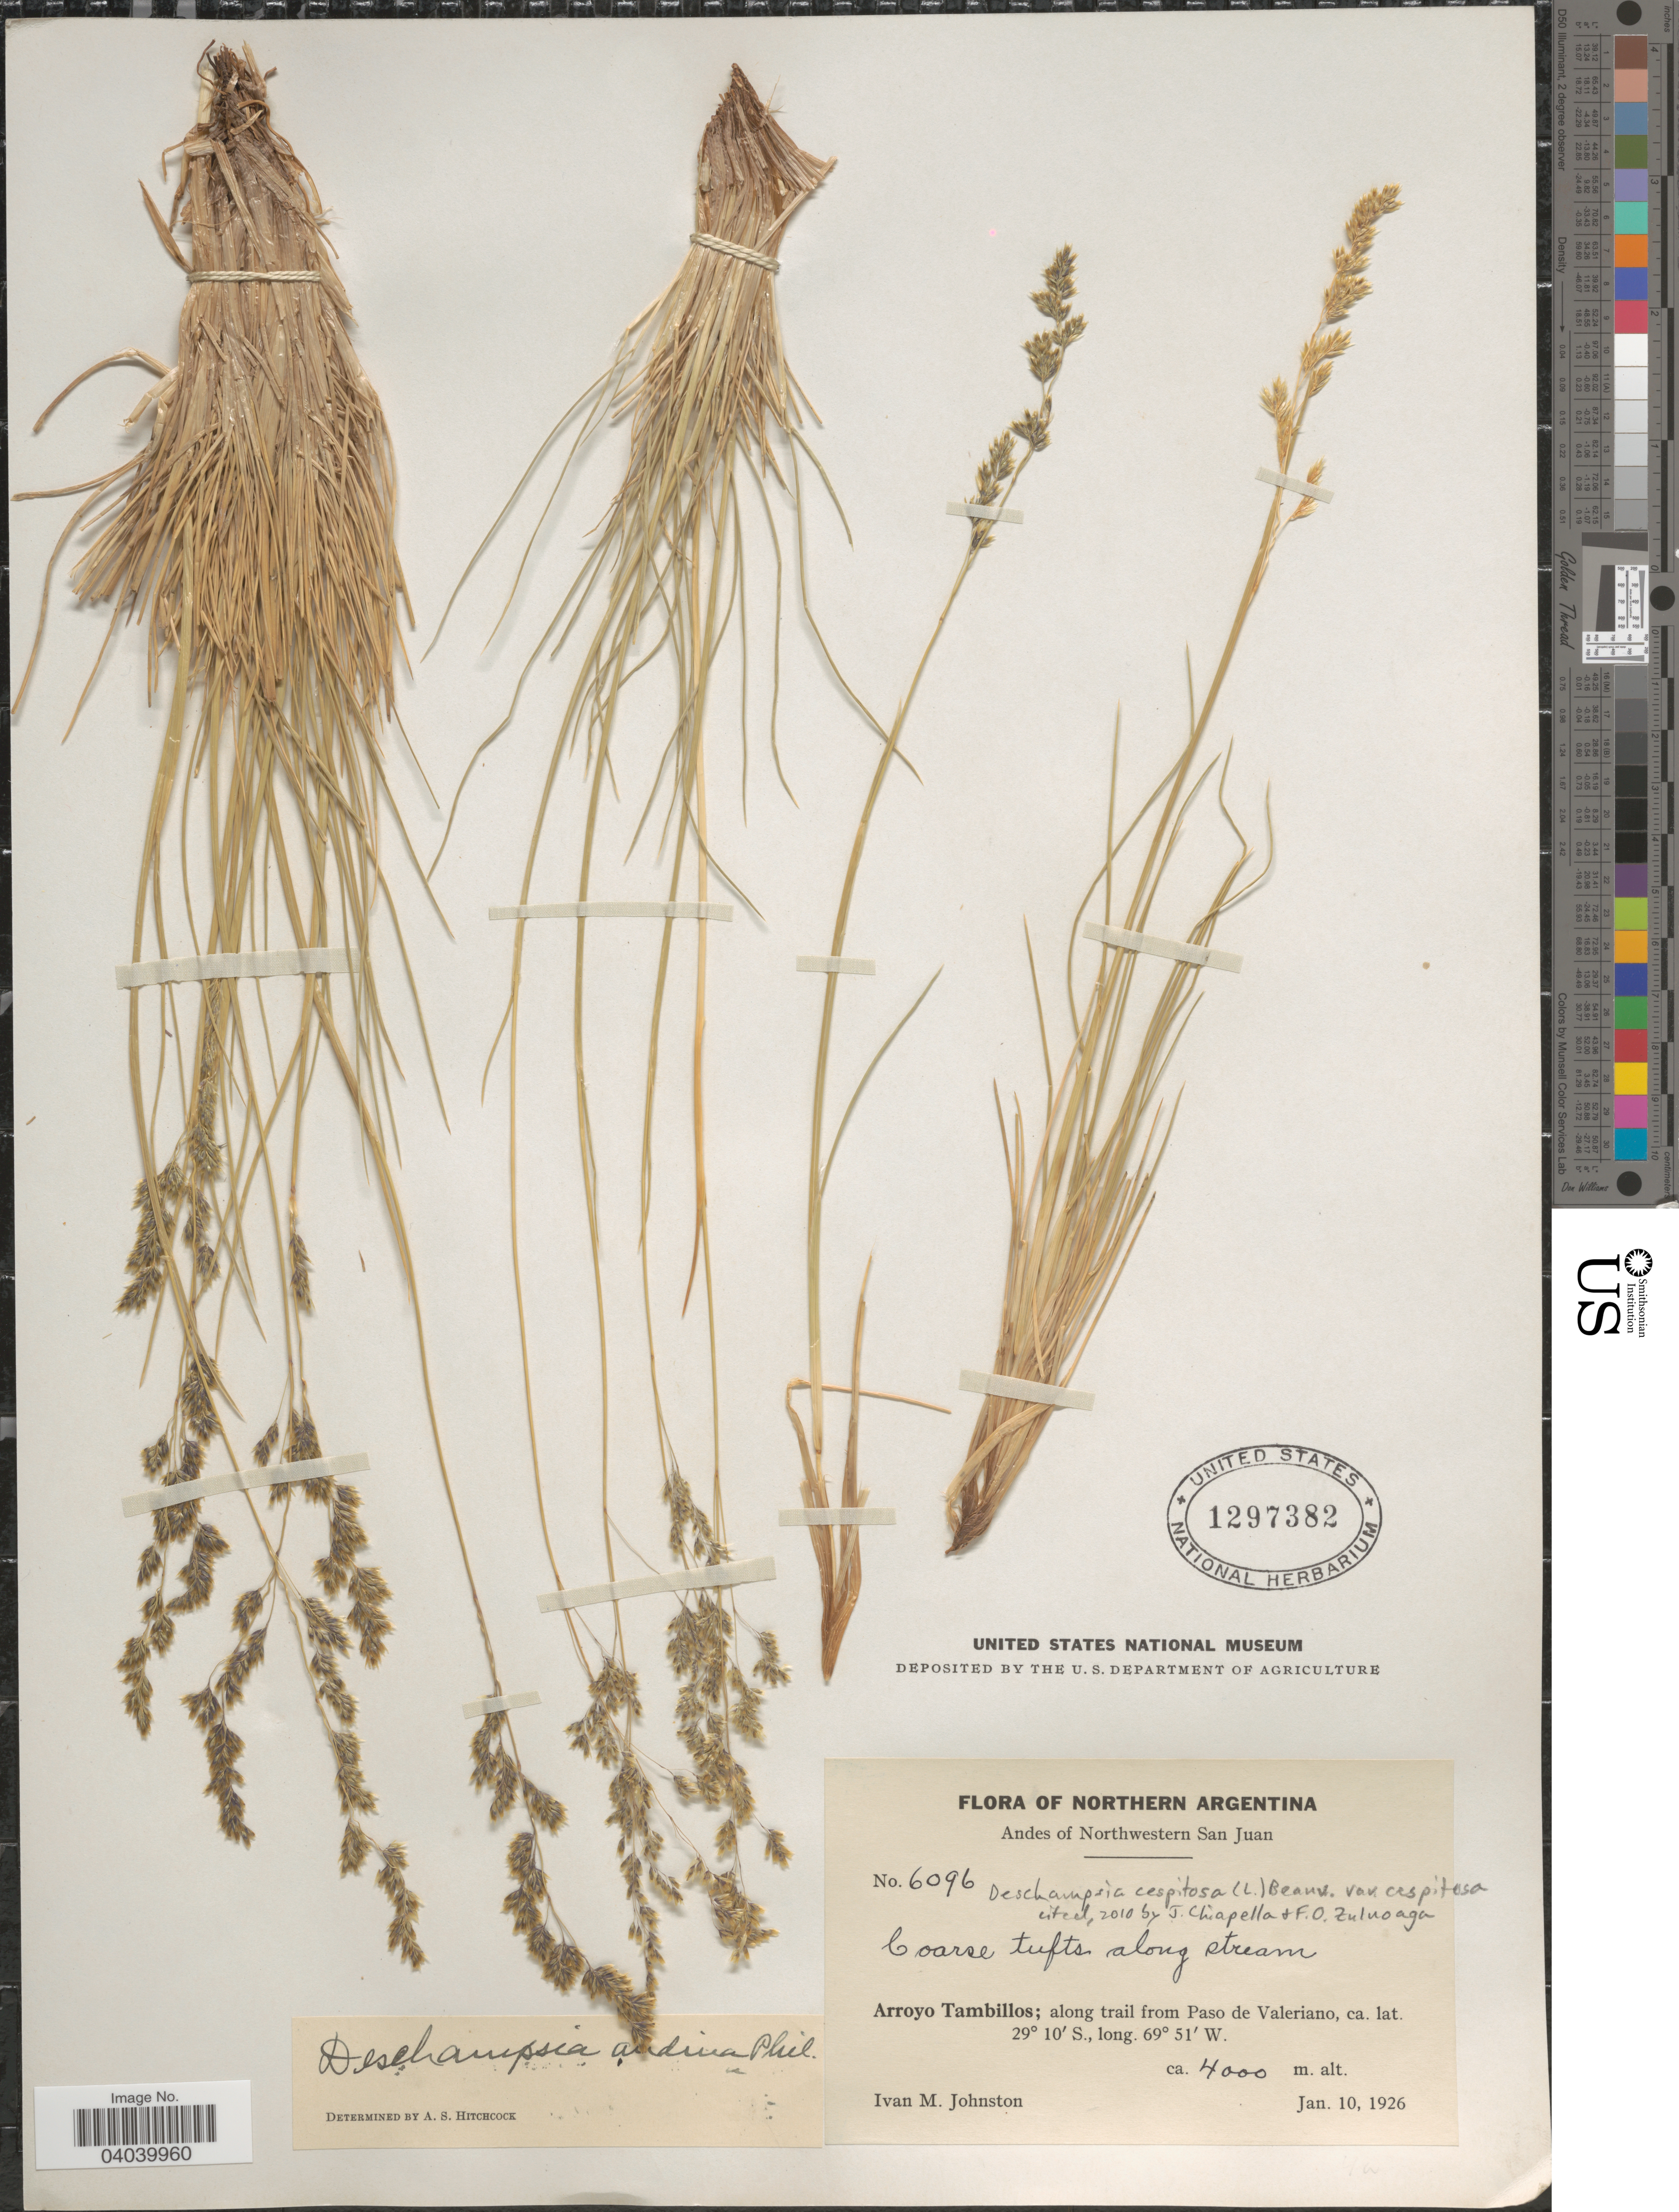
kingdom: Plantae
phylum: Tracheophyta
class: Liliopsida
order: Poales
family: Poaceae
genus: Deschampsia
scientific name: Deschampsia cespitosa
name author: (L.) P. Beauv.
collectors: I.M. Johnston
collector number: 6096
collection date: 1926-01-10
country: Argentina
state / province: San Juan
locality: Northern Argentina. Andes of Northwestern San Juan. Arroyo Tambillos; along trail from Paso de Valeriano.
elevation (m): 4000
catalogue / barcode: US 1297382